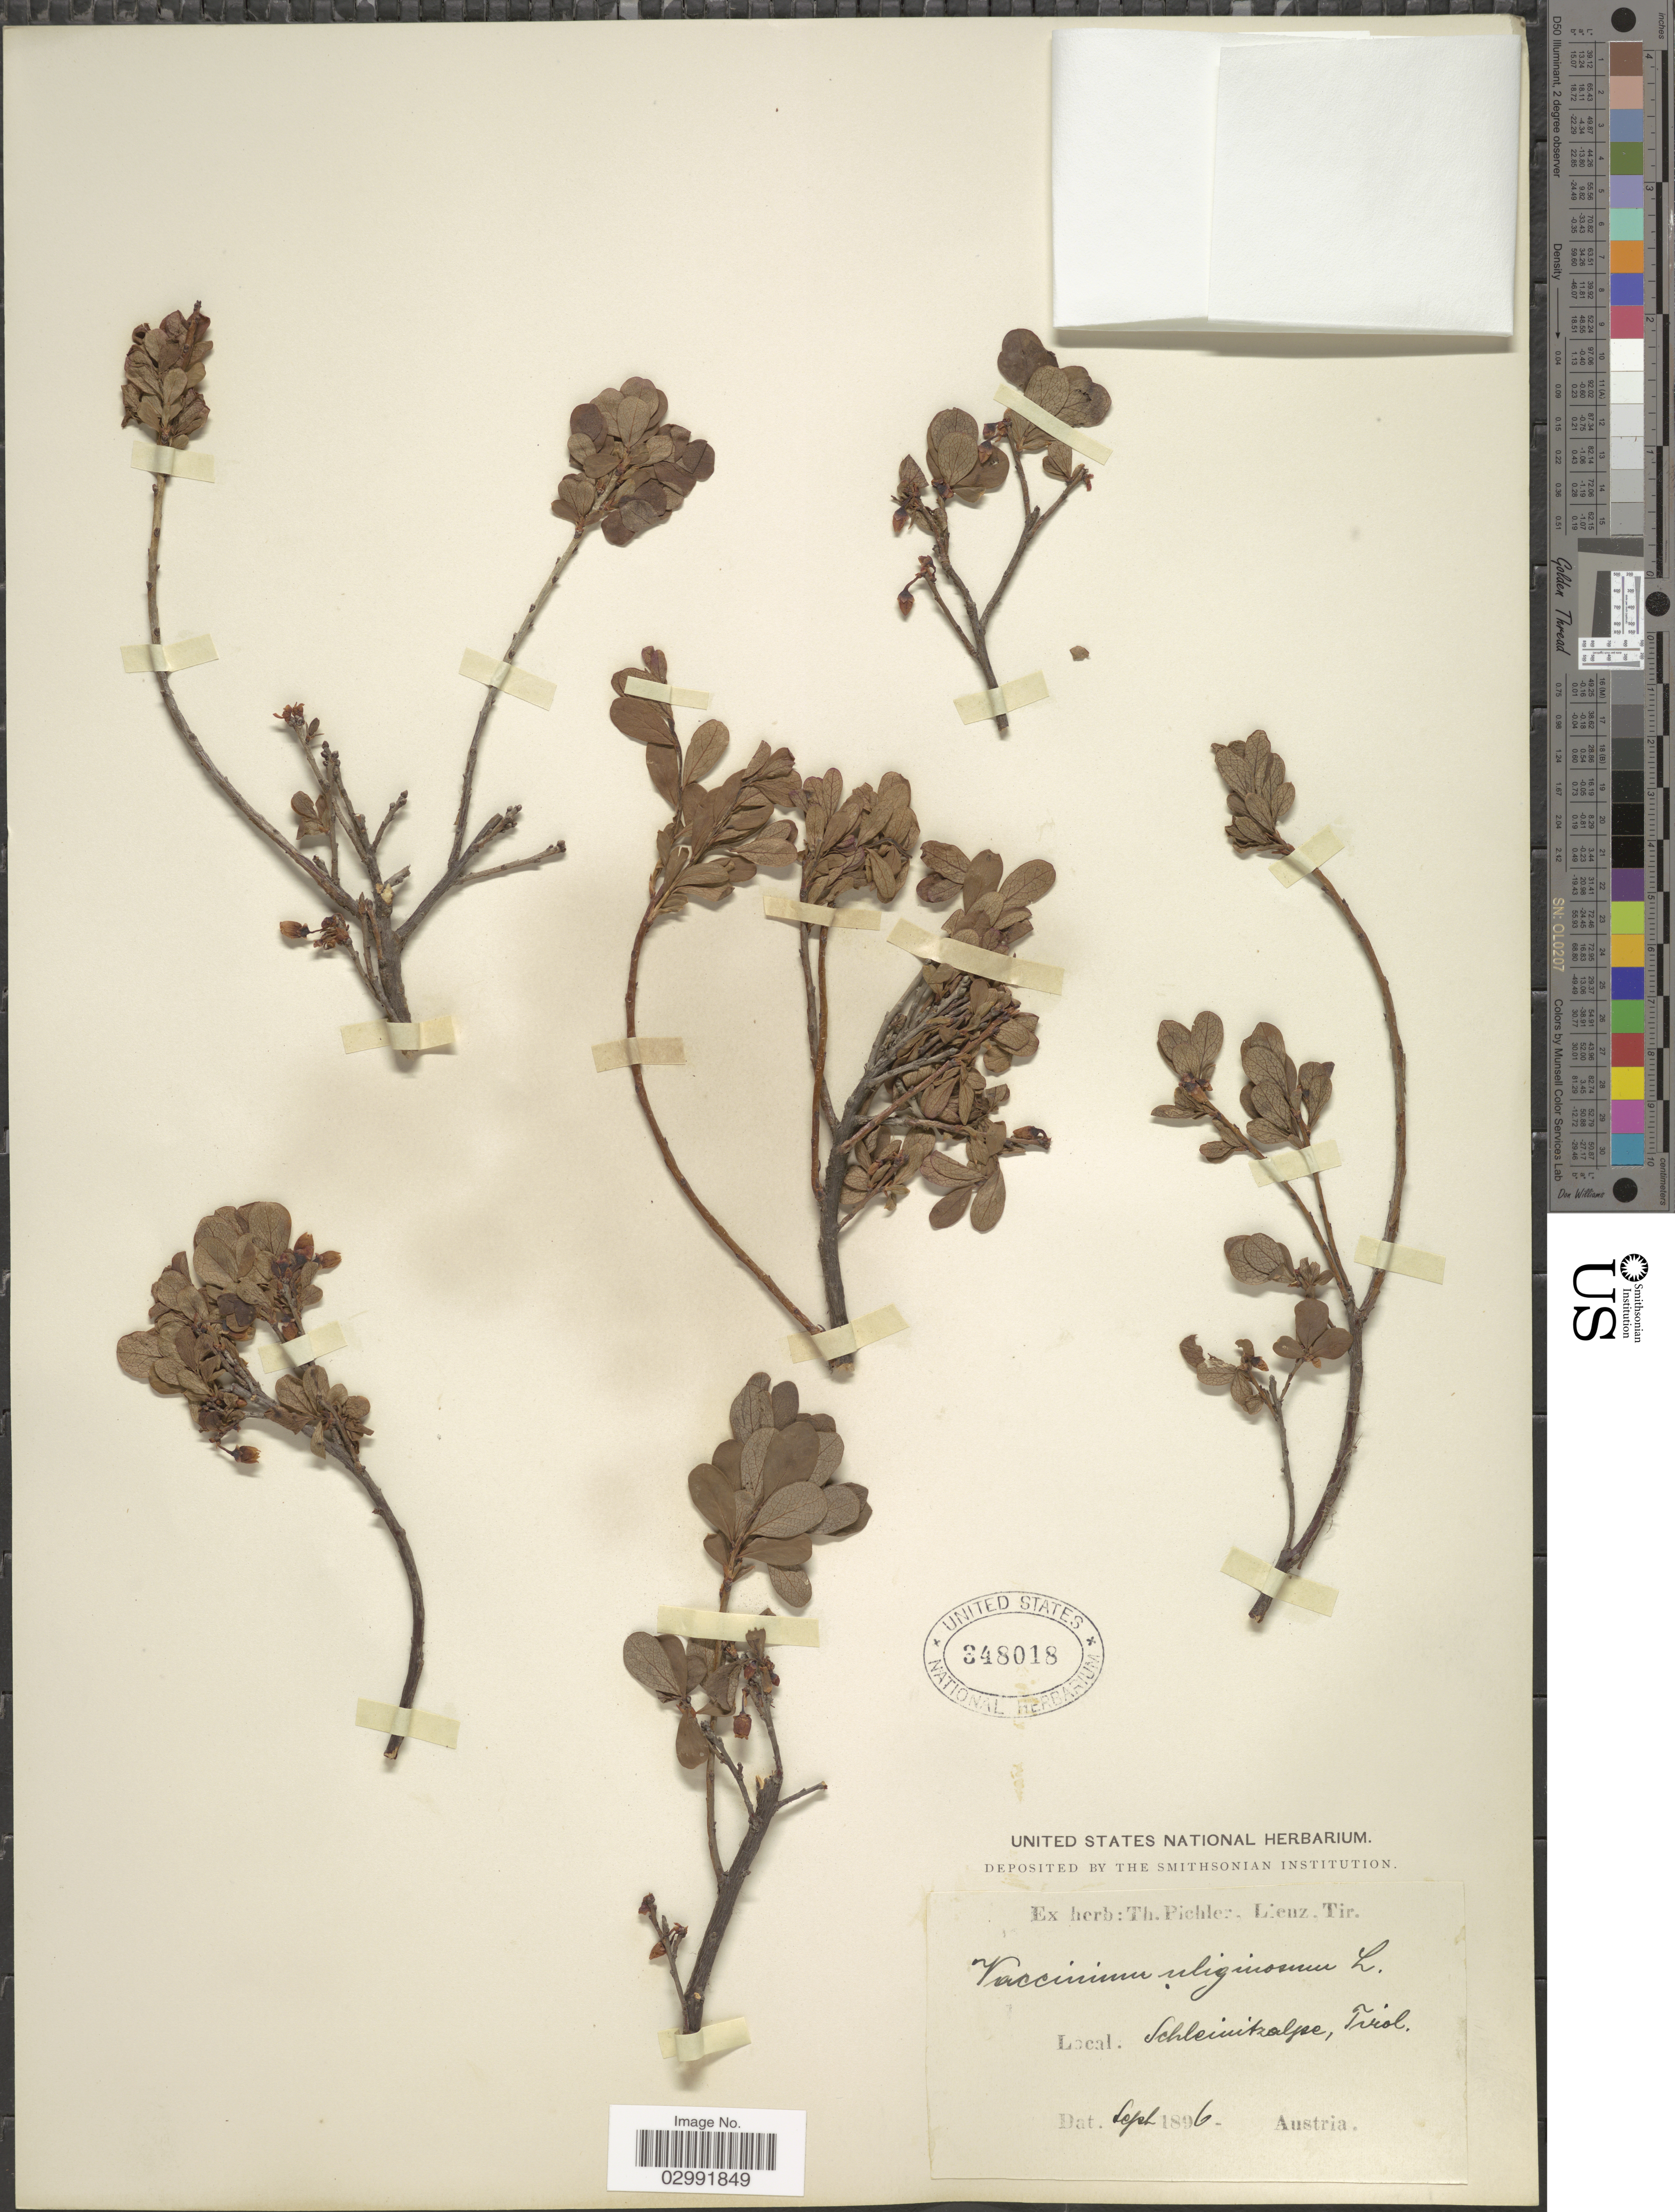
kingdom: Plantae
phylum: Tracheophyta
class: Magnoliopsida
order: Ericales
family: Ericaceae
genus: Vaccinium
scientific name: Vaccinium uliginosum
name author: L.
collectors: ex herb. T. Pichler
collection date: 1896-09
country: Austria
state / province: Tirol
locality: Schleinitzalpe.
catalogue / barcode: US 348018